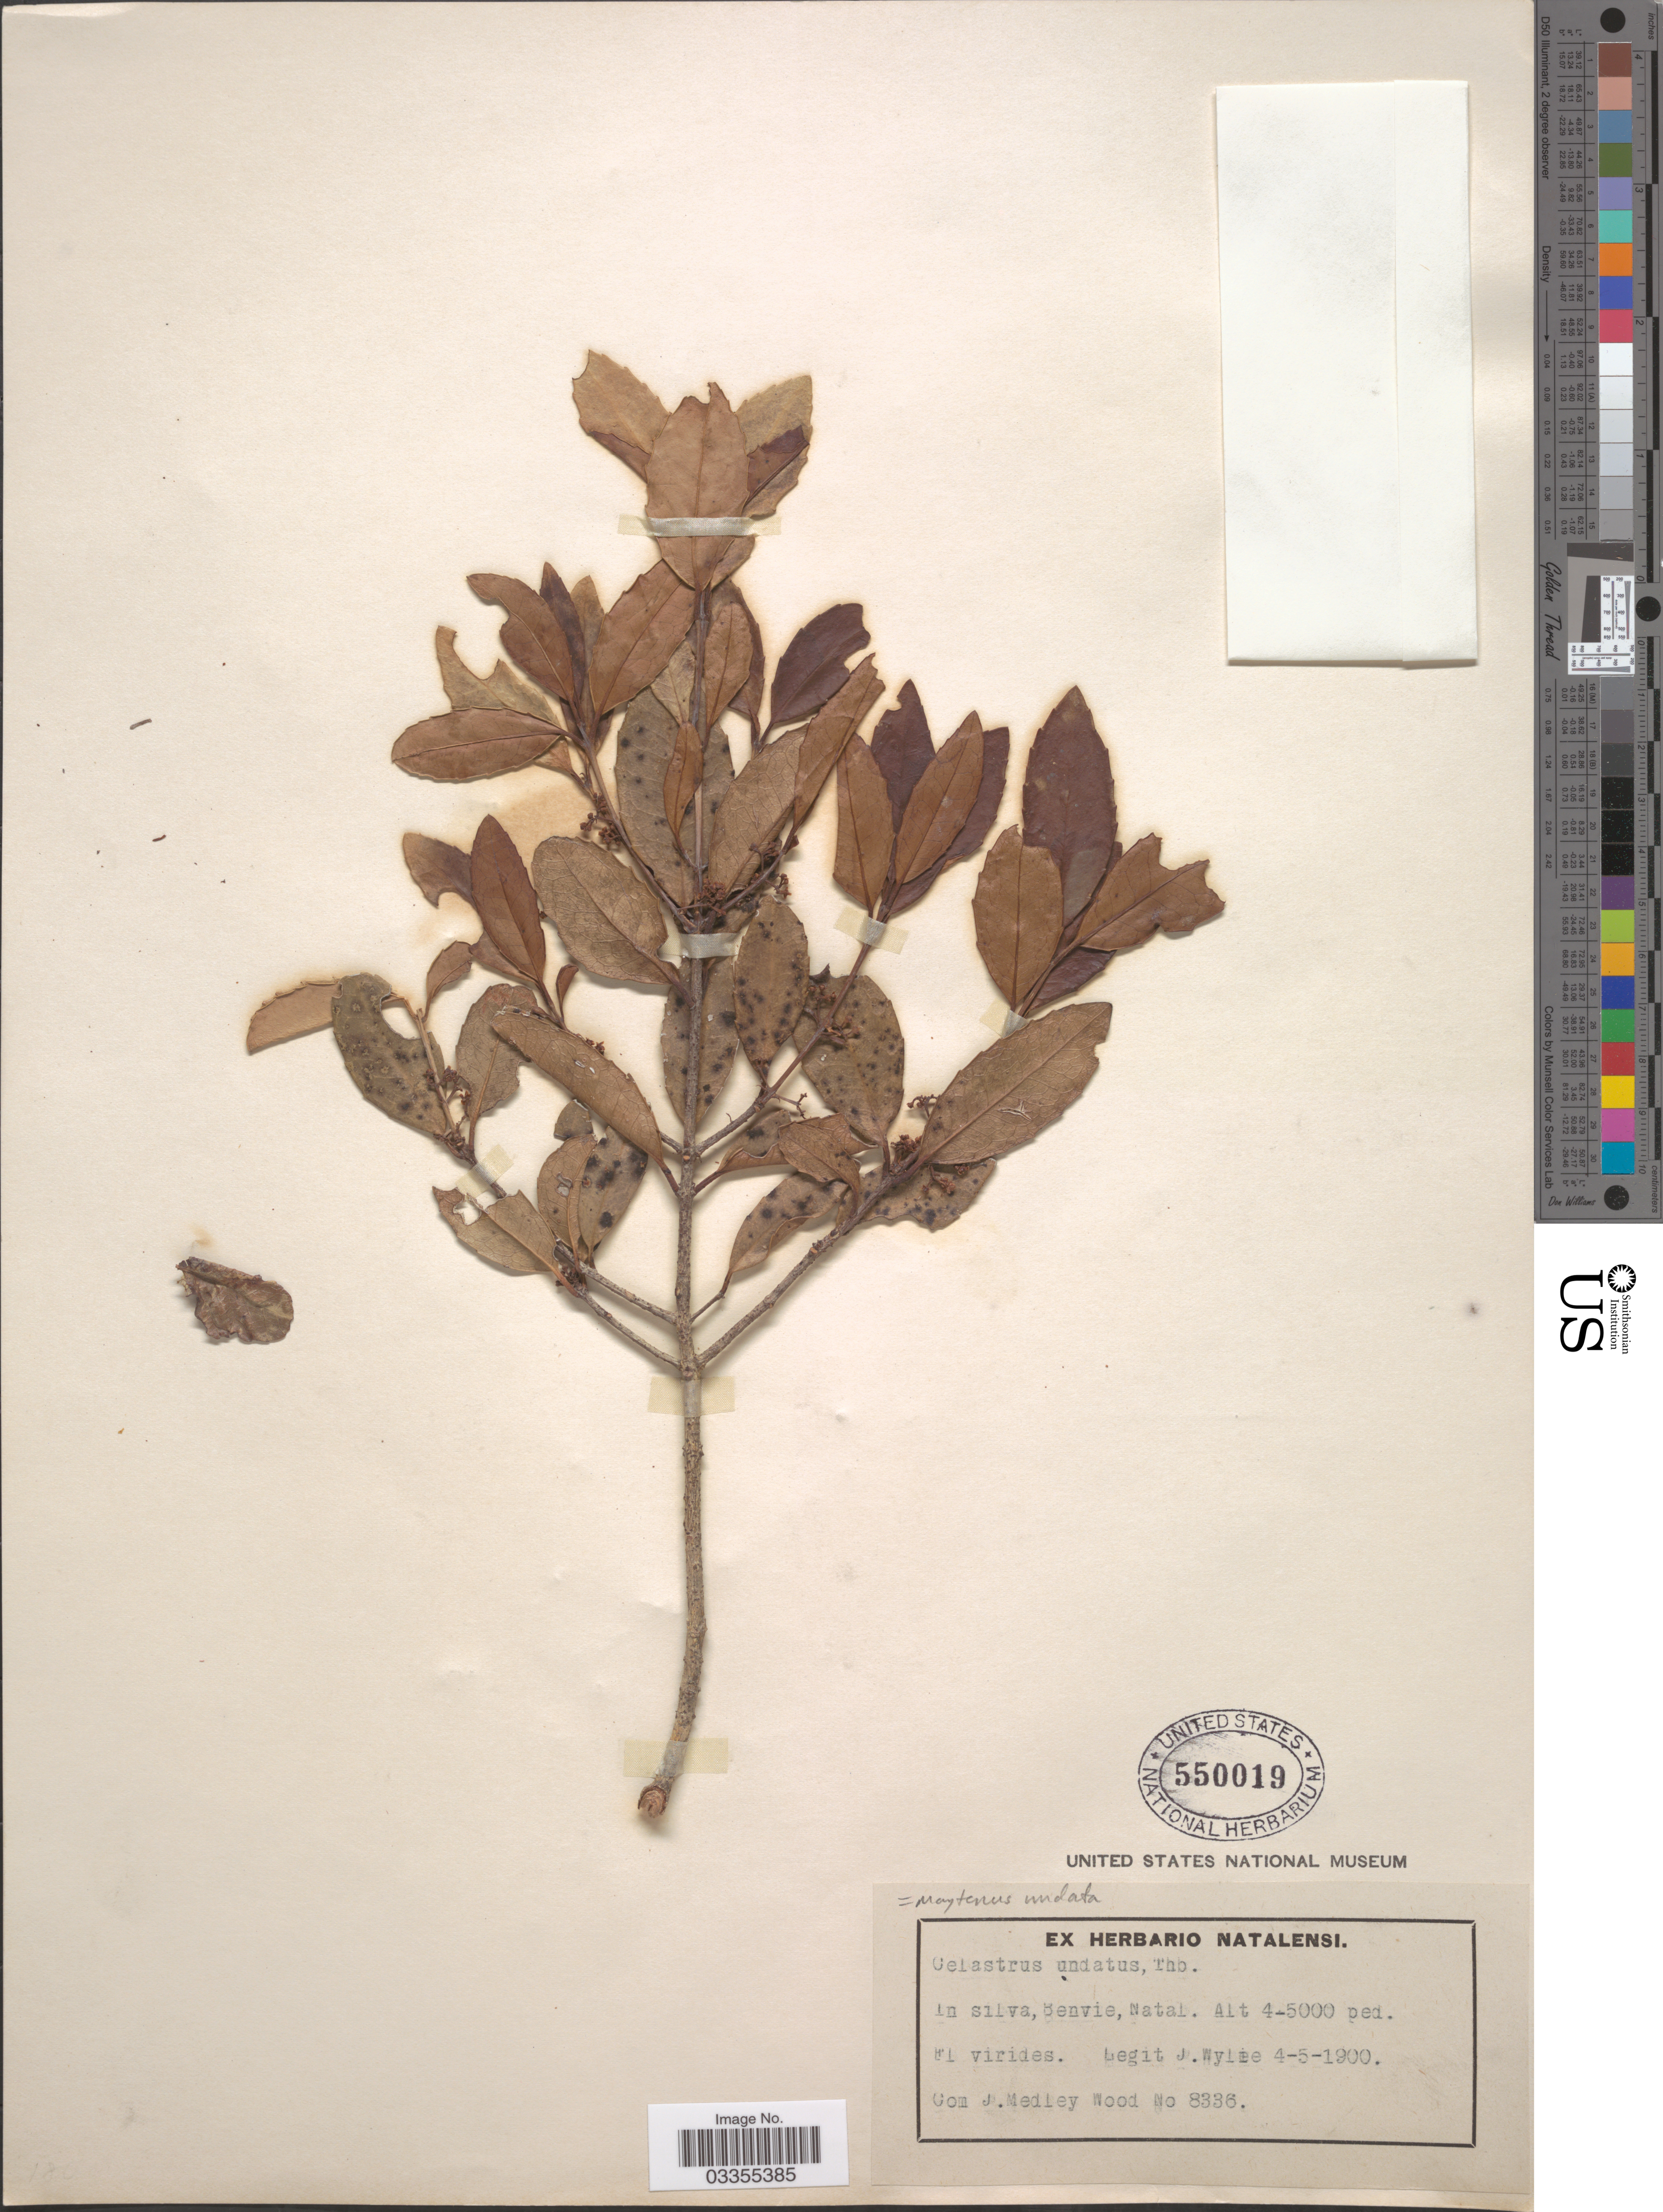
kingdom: Plantae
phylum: Tracheophyta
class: Magnoliopsida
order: Celastrales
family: Celastraceae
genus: Maytenus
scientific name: Maytenus undata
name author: (Thunb.) Blakelock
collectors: J. Wylie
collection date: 1900-05-04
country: South Africa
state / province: KwaZulu-Natal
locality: In silva, Benvie, Natal.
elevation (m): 1219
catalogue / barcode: US 550019